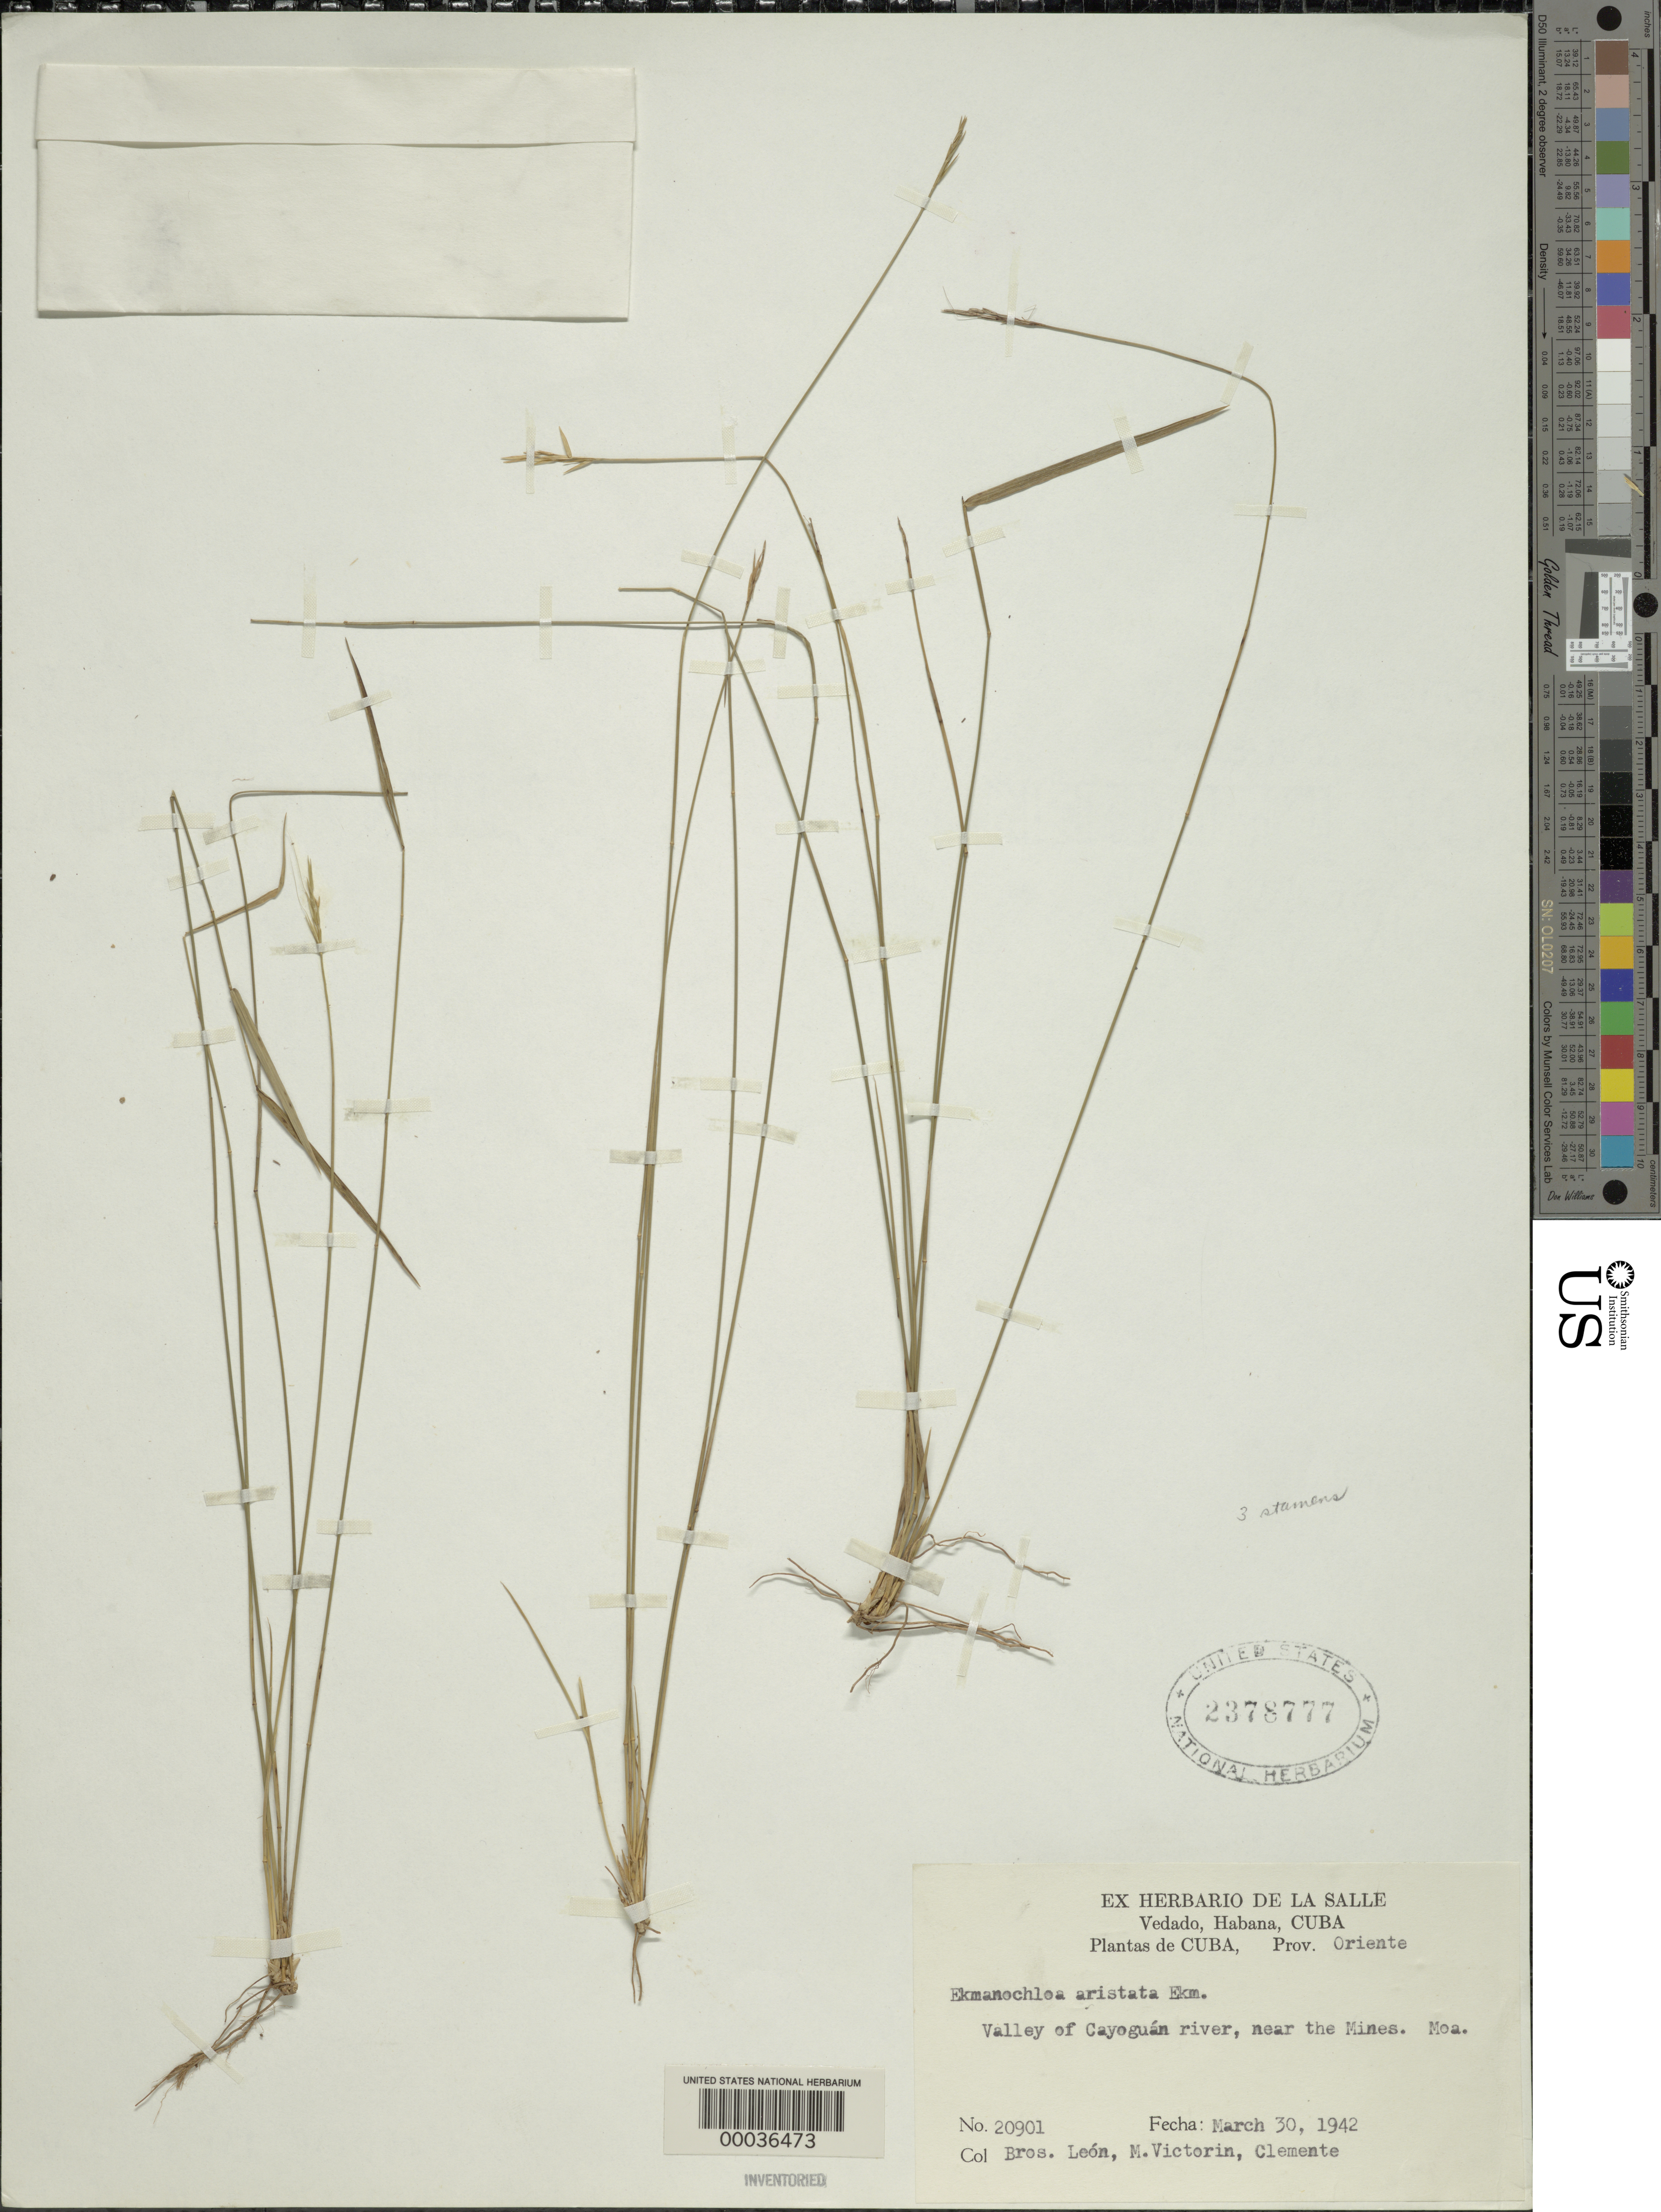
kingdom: Plantae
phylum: Tracheophyta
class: Liliopsida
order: Poales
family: Poaceae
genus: Ekmanochloa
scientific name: Ekmanochloa aristata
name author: Ekman ex Hitchc.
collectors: Bro. León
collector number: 20901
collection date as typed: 30 Mar 1942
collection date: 1942-03-30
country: Cuba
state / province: Oriente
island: Greater Antilles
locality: Moa, valley of cayoguan river, near the mines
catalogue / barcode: US 2378777